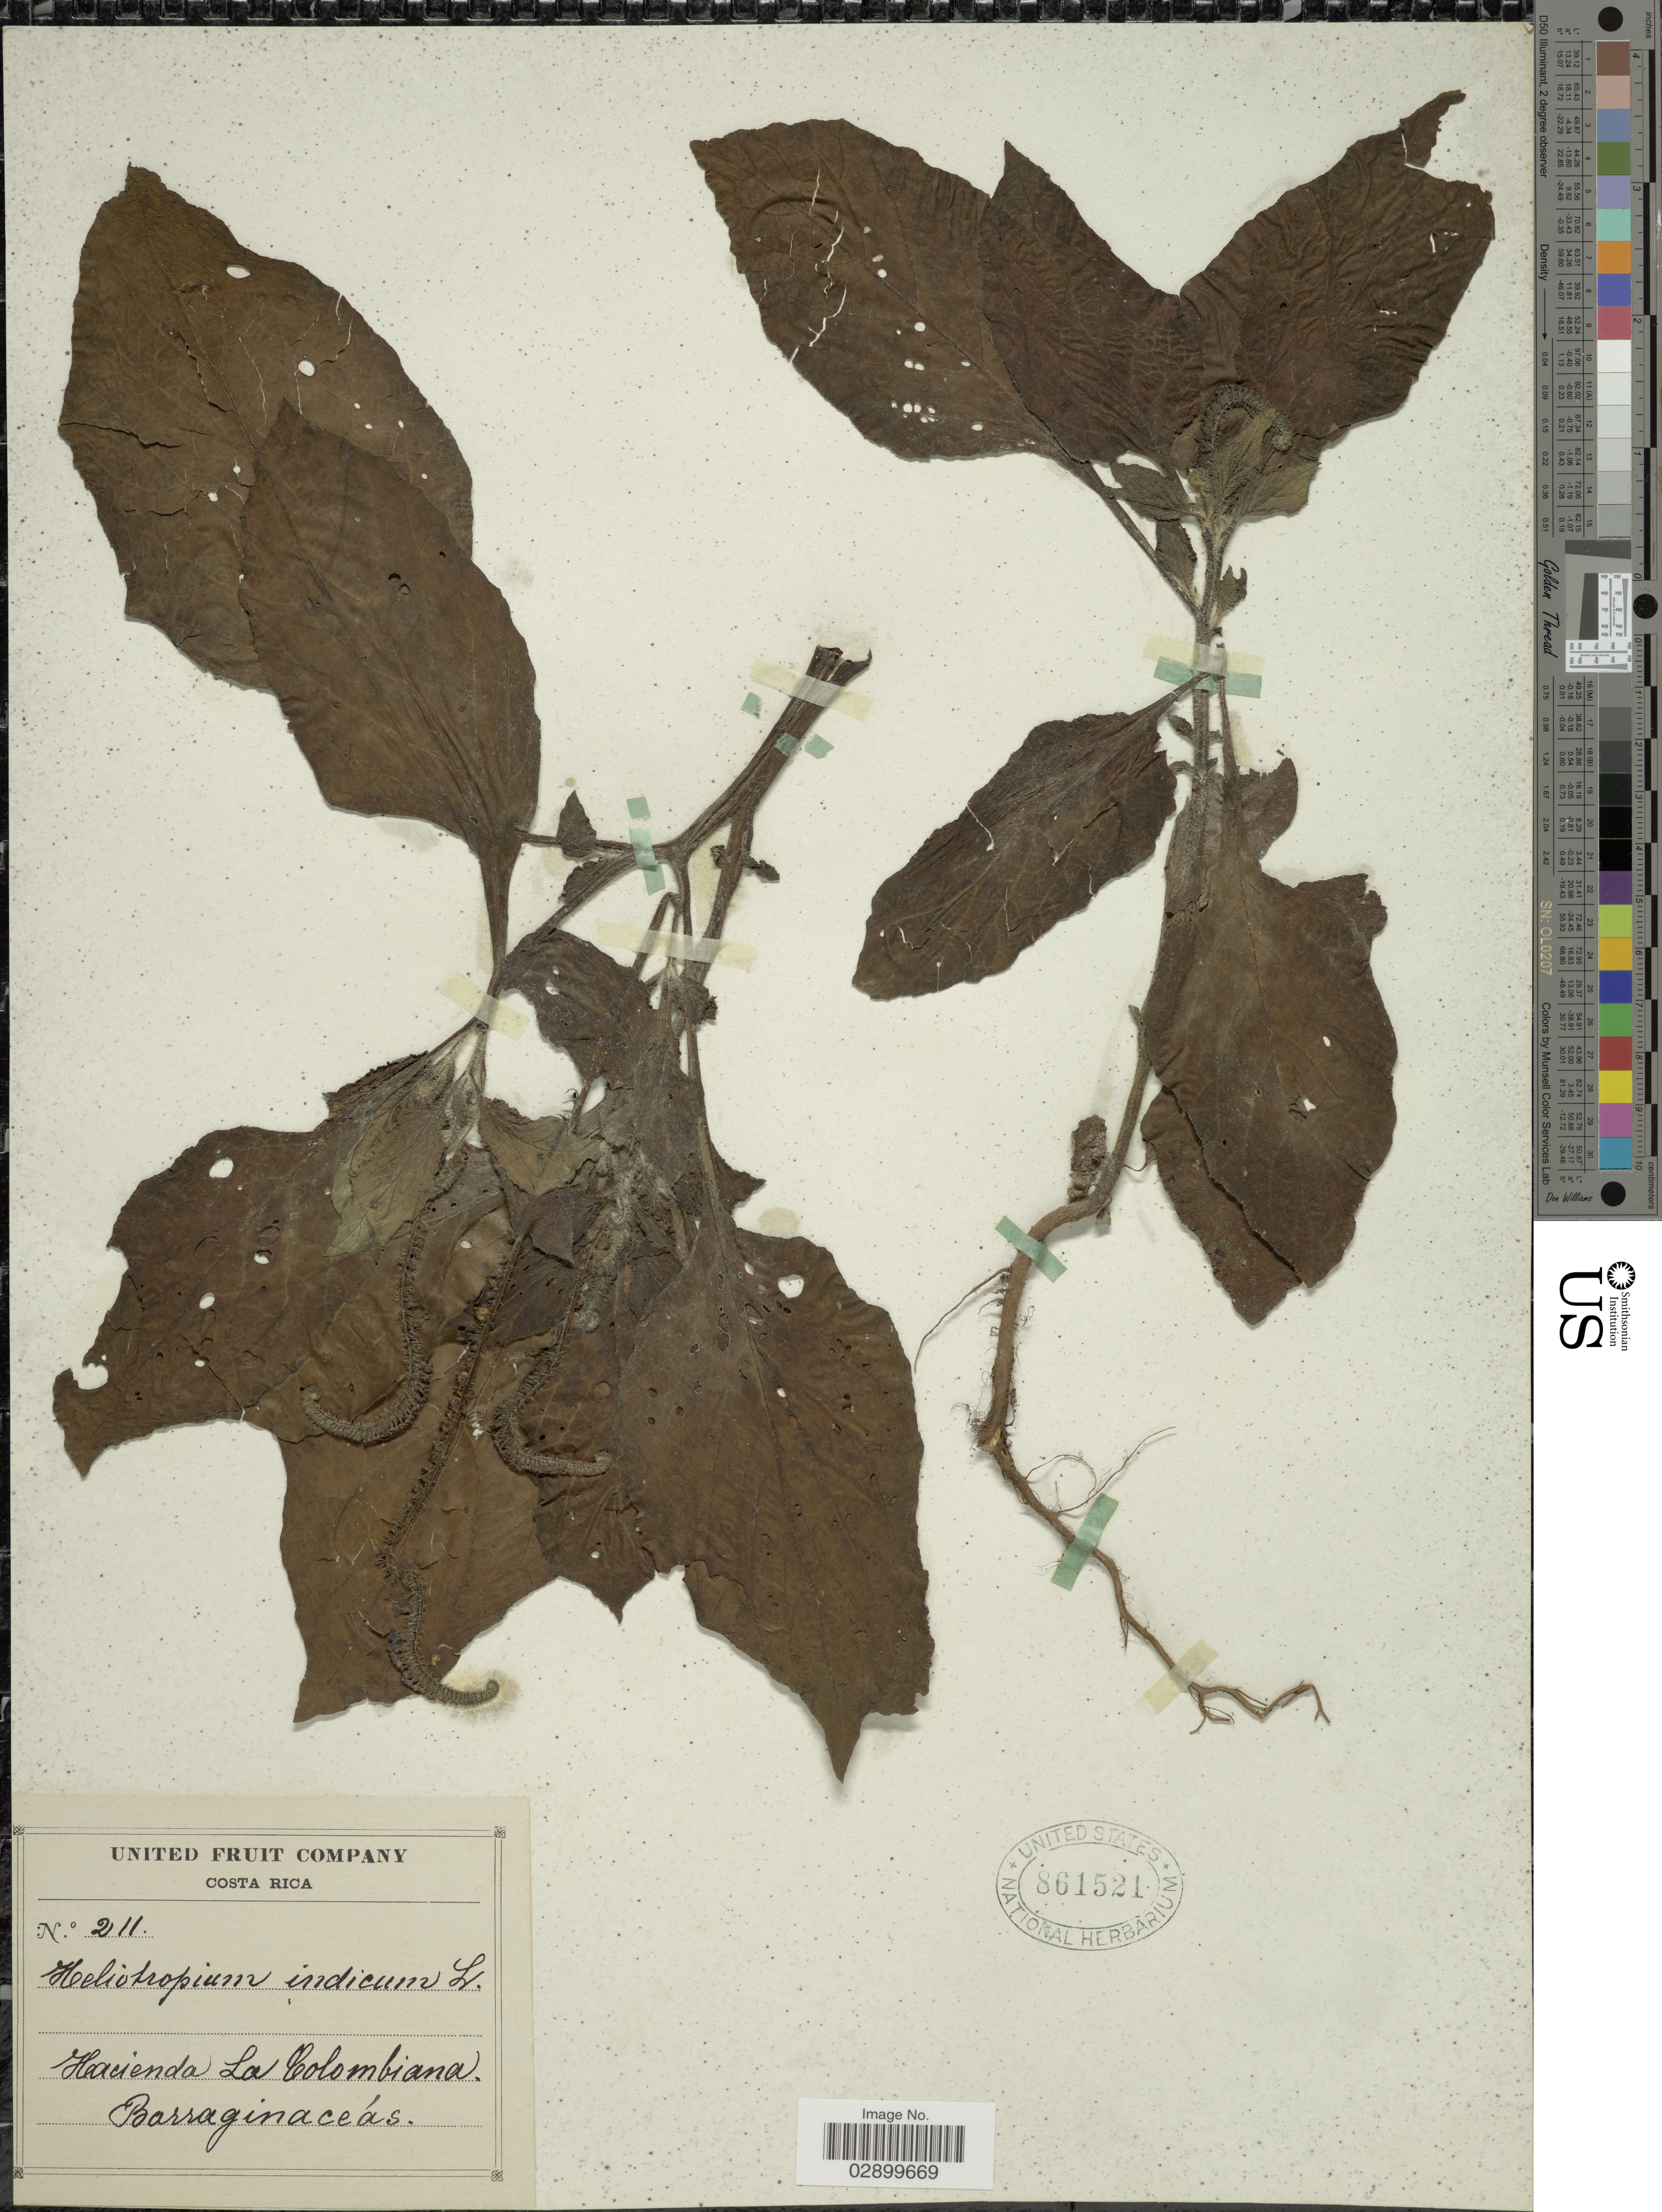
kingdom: Plantae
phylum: Tracheophyta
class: Magnoliopsida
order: Boraginales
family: Heliotropiaceae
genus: Heliotropium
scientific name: Heliotropium indicum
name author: L.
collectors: United Fruit Company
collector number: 211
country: Costa Rica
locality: Hacienda La Colombiana. Barraginaceás.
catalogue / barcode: US 861521